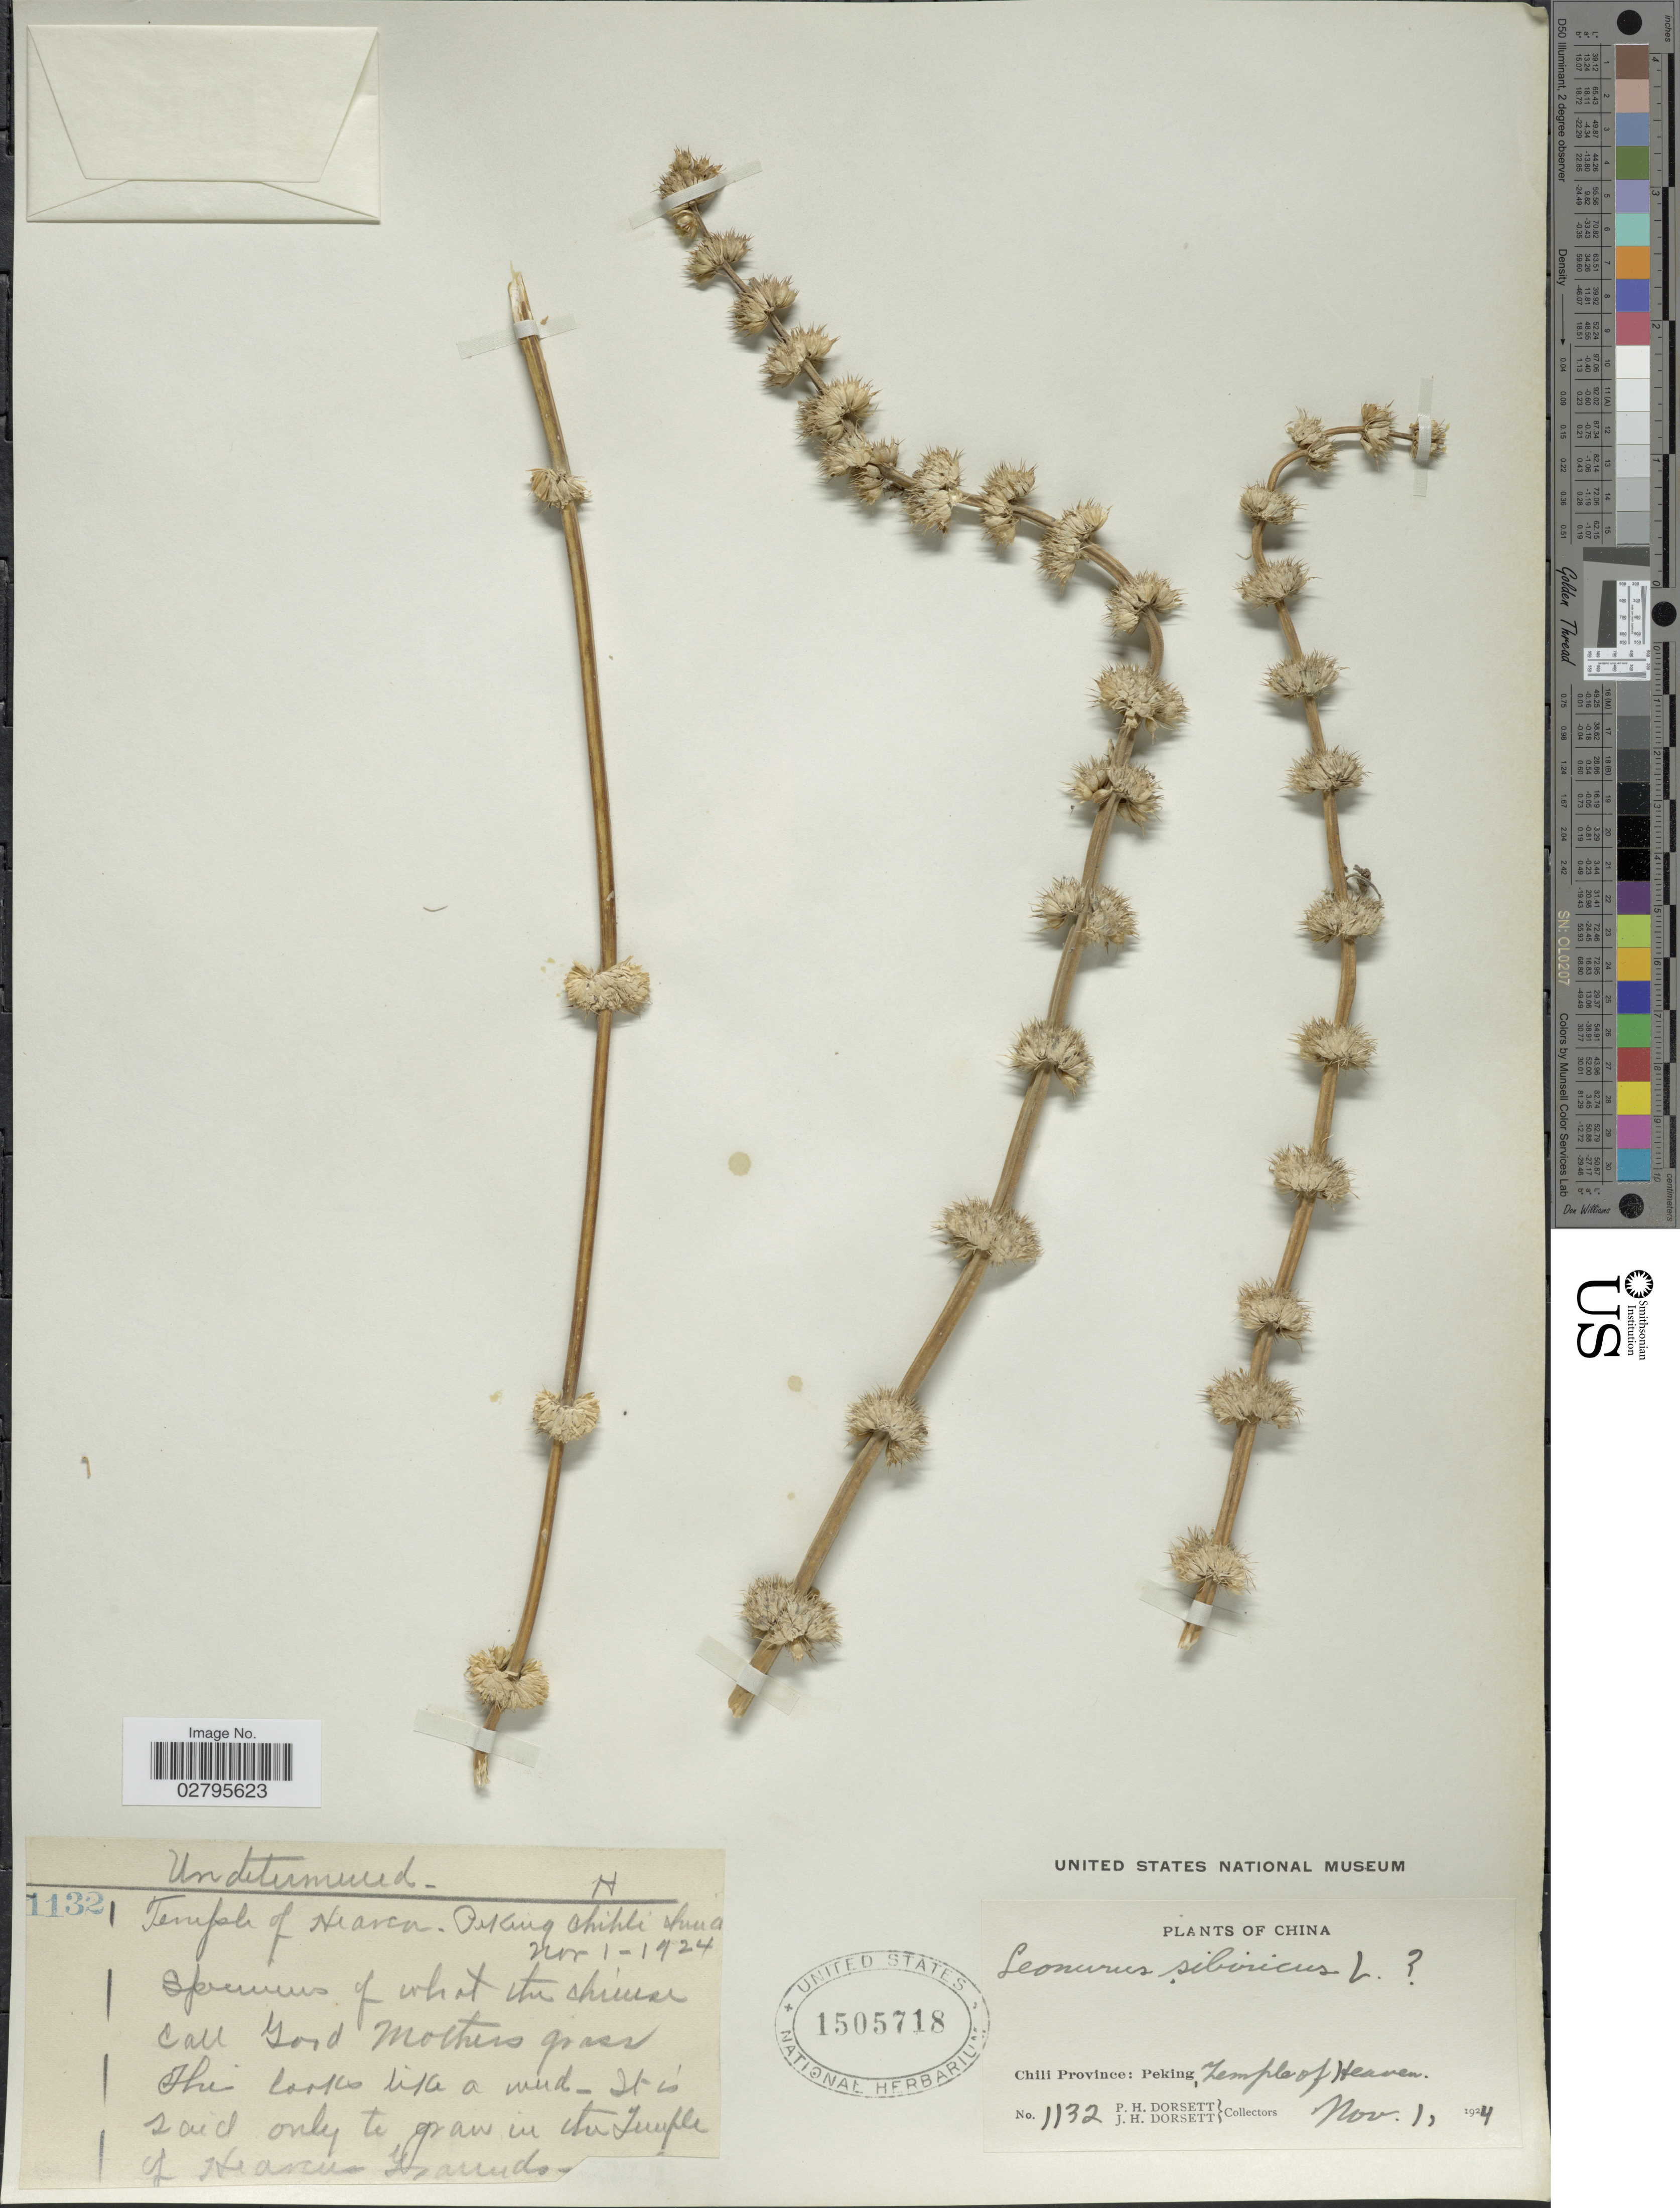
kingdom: Plantae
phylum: Tracheophyta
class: Magnoliopsida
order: Lamiales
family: Lamiaceae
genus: Leonurus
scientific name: Leonurus sp.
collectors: P. H. Dorsett & J. Dorsett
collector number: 1132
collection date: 1924-11-01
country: China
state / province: Beijing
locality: Chili Province: Peking, Temple of Heaven. Peking Chihli shua [interpreted].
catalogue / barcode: US 1505718